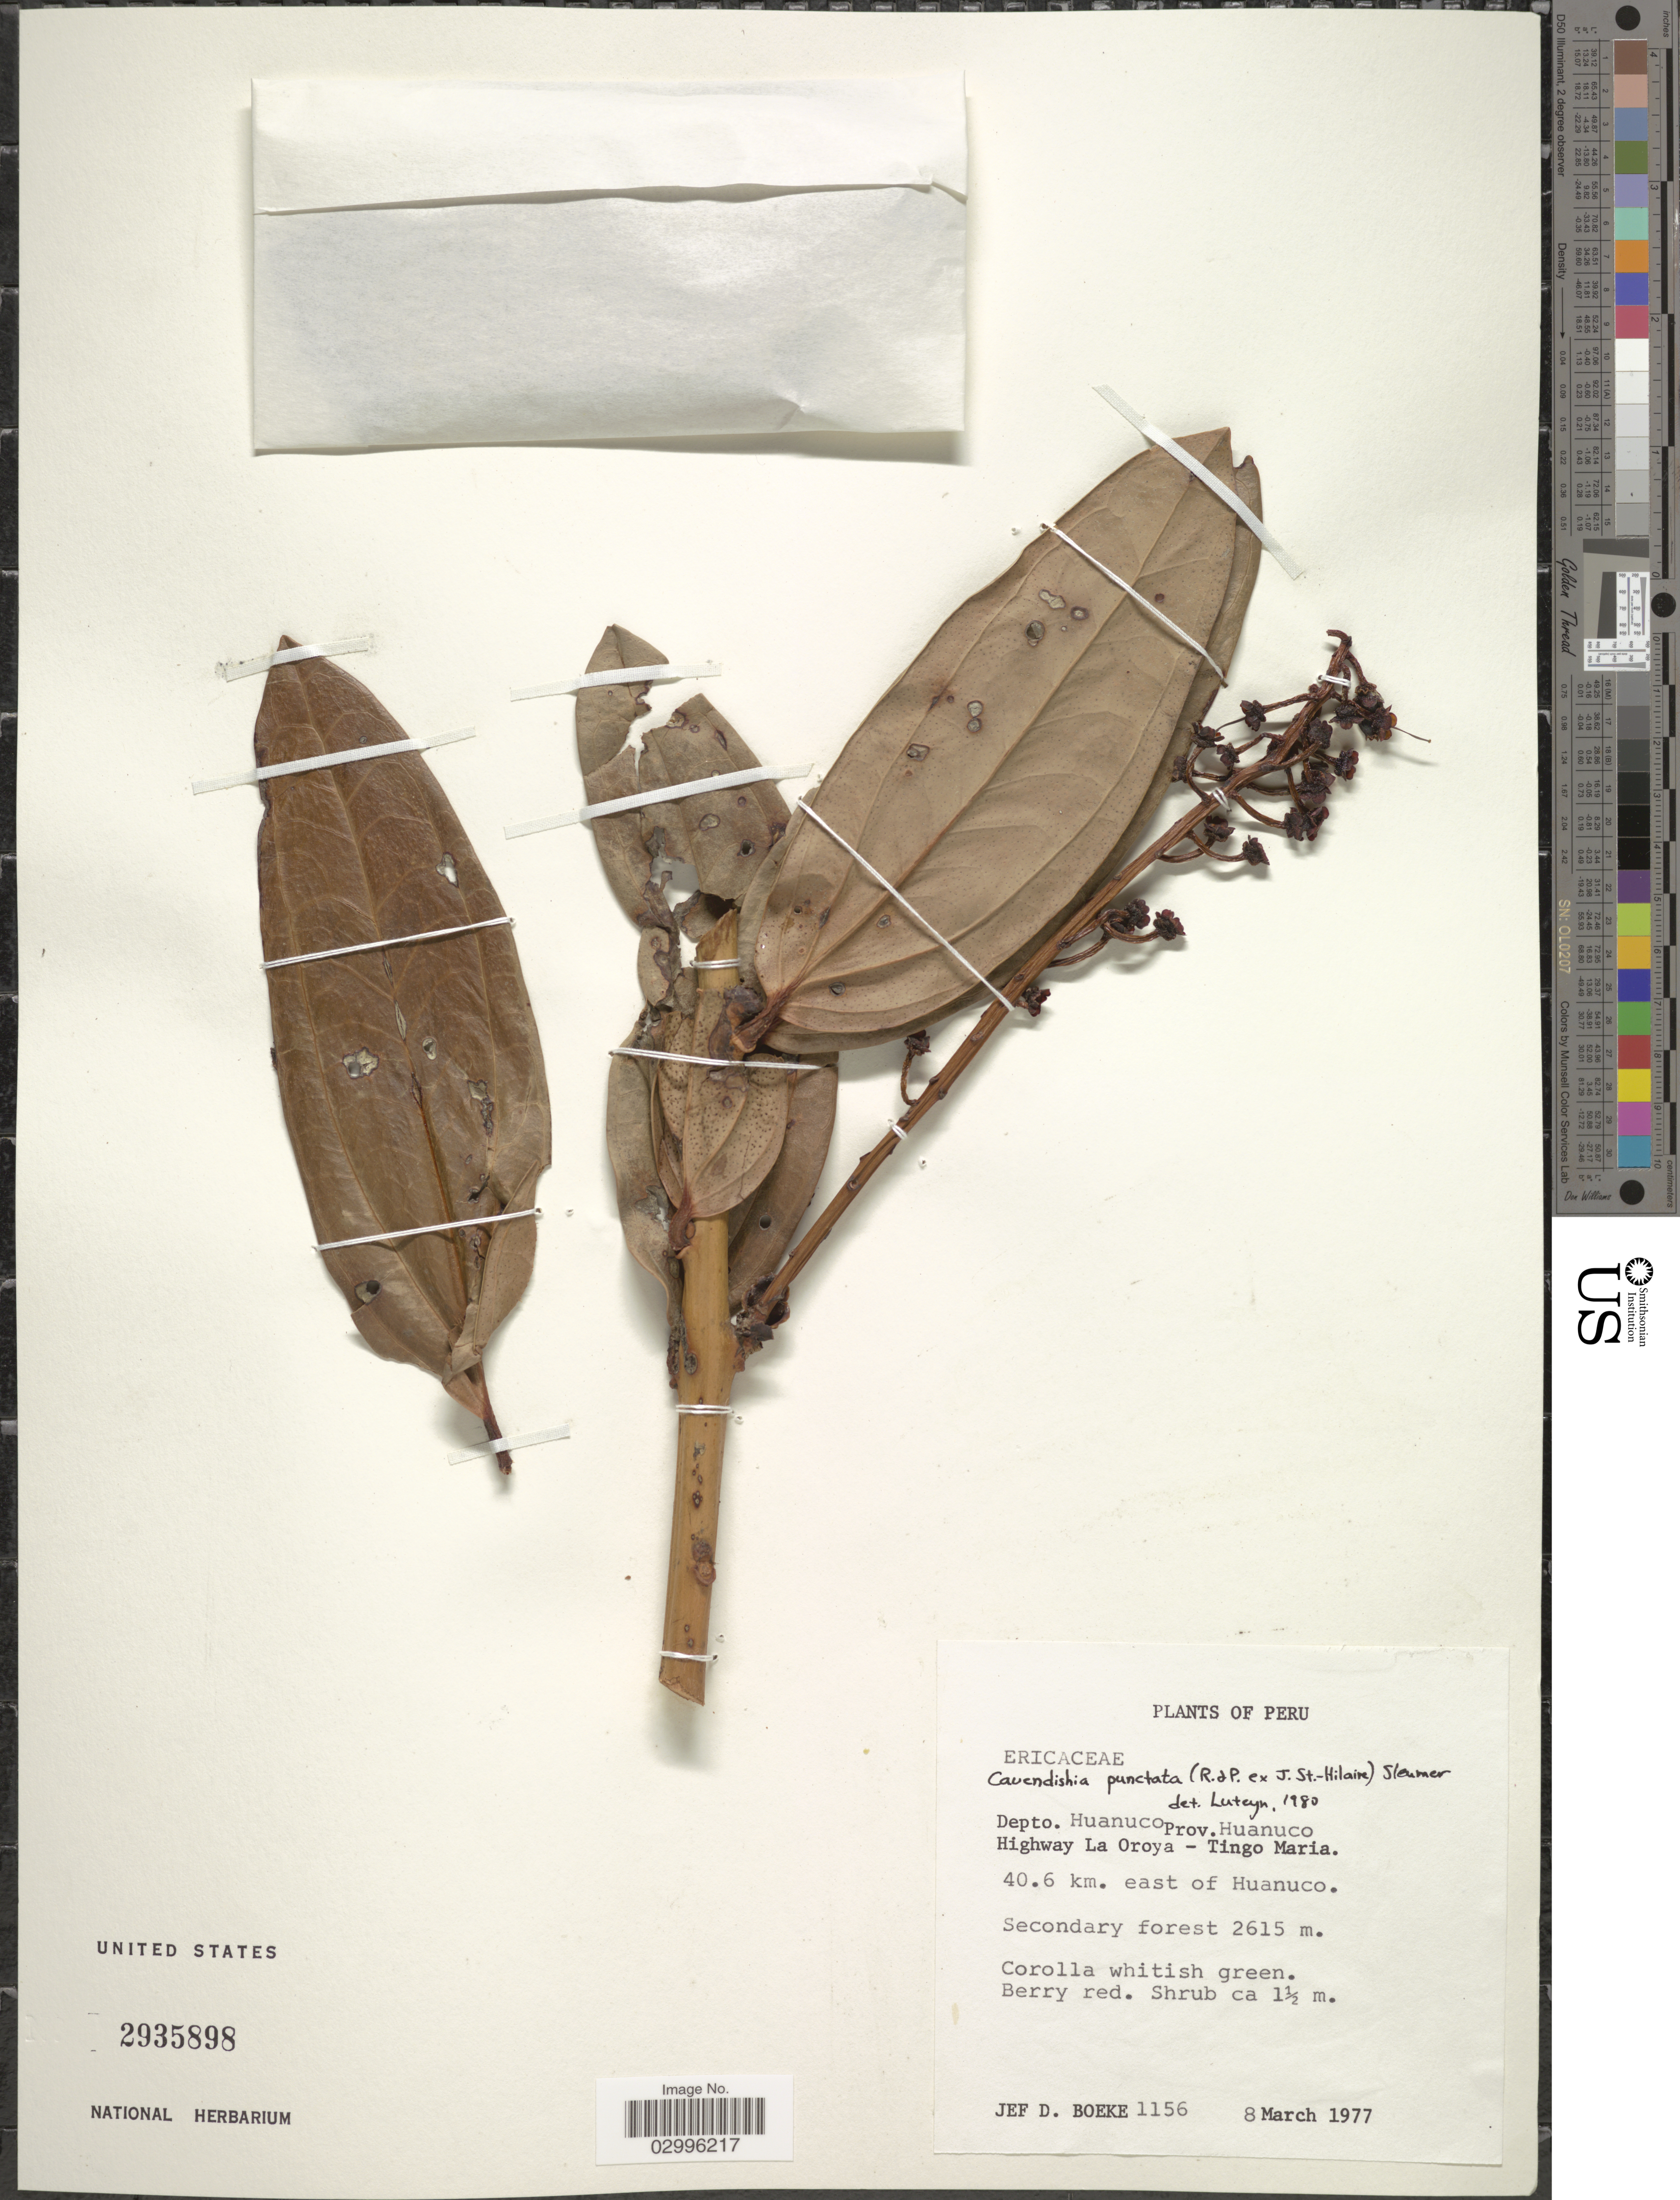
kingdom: Plantae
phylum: Tracheophyta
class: Magnoliopsida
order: Ericales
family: Ericaceae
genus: Cavendishia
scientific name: Cavendishia punctata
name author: (Ruiz & Pav. ex J. St.-Hil.) Sleumer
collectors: J. Boeke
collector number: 1156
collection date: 1977-03-08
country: Peru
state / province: Huánuco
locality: Depto. Huanuco Prov. Huanuco. Highway La Oroya- Tingo Maria. 40.6 km. east of Huanuco.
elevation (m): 2615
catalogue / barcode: US 2935898